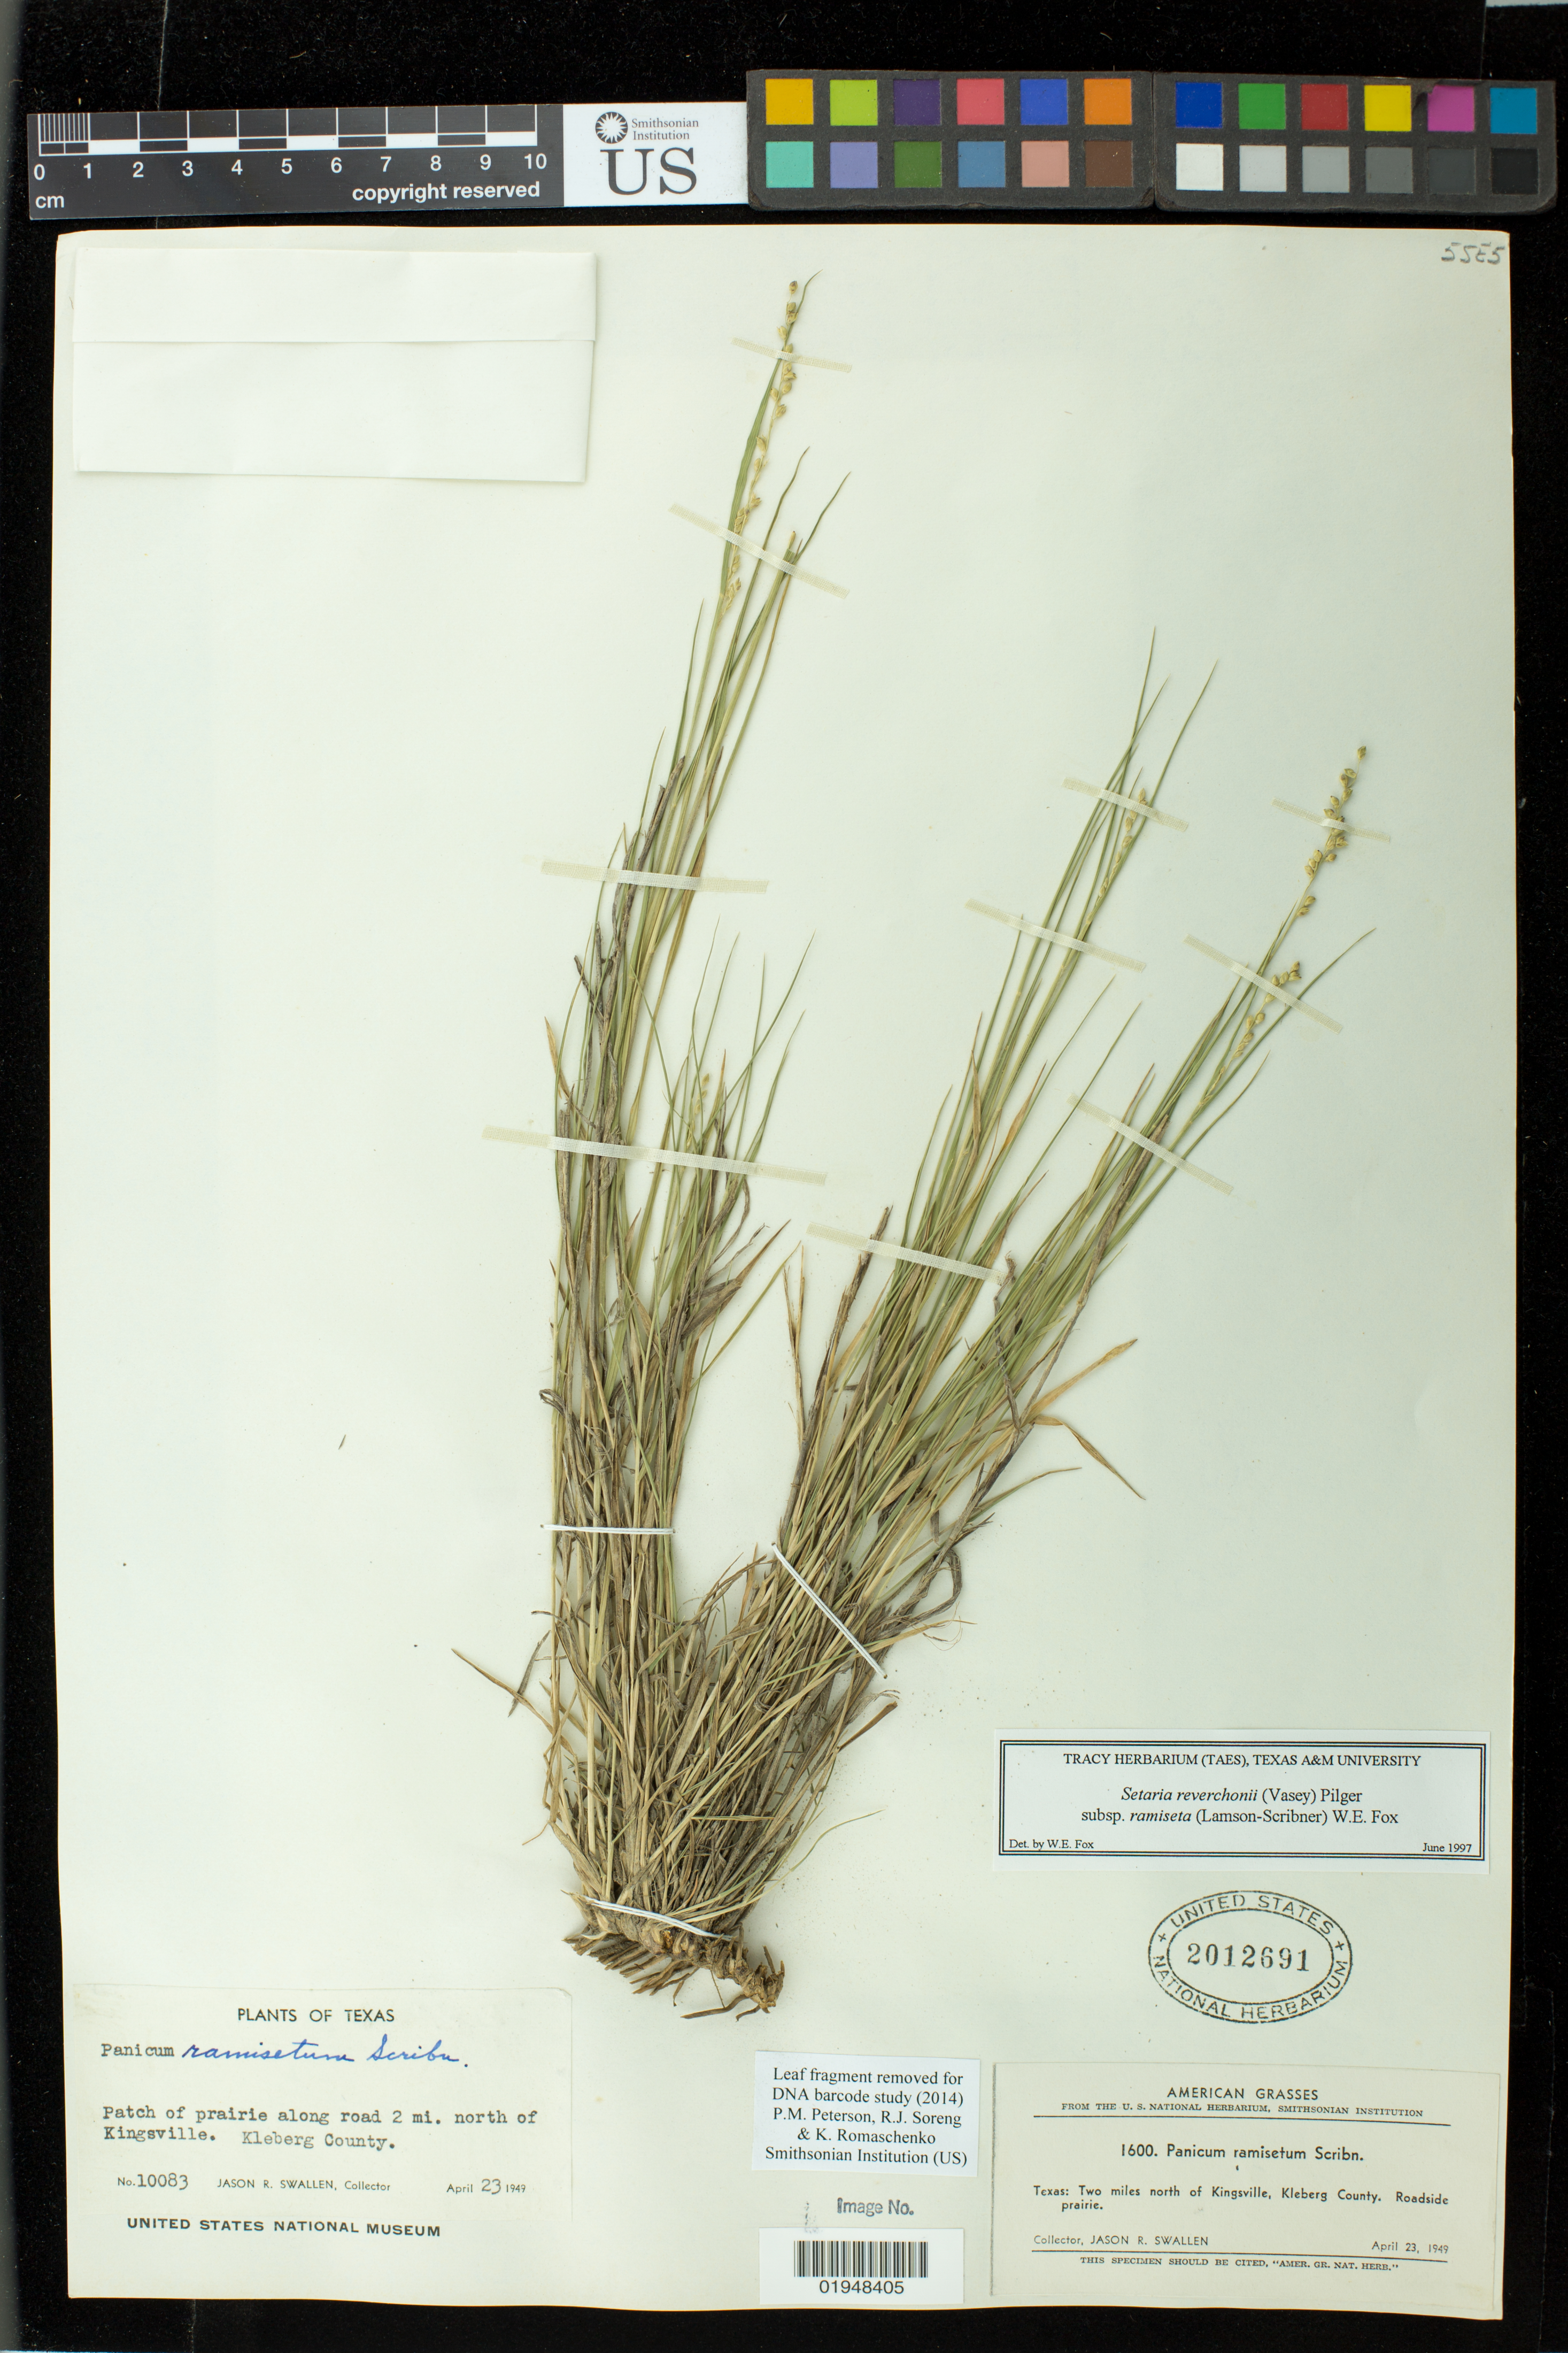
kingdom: Plantae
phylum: Tracheophyta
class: Liliopsida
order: Poales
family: Poaceae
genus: Setaria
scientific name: Setaria reverchonii subsp. ramiseta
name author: (Scribn.) W.E. Fox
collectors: J. R. Swallen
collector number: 10083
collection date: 1949-04-23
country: United States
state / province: Texas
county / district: Kleberg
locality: Two miles north of Kingsville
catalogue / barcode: US 2012691